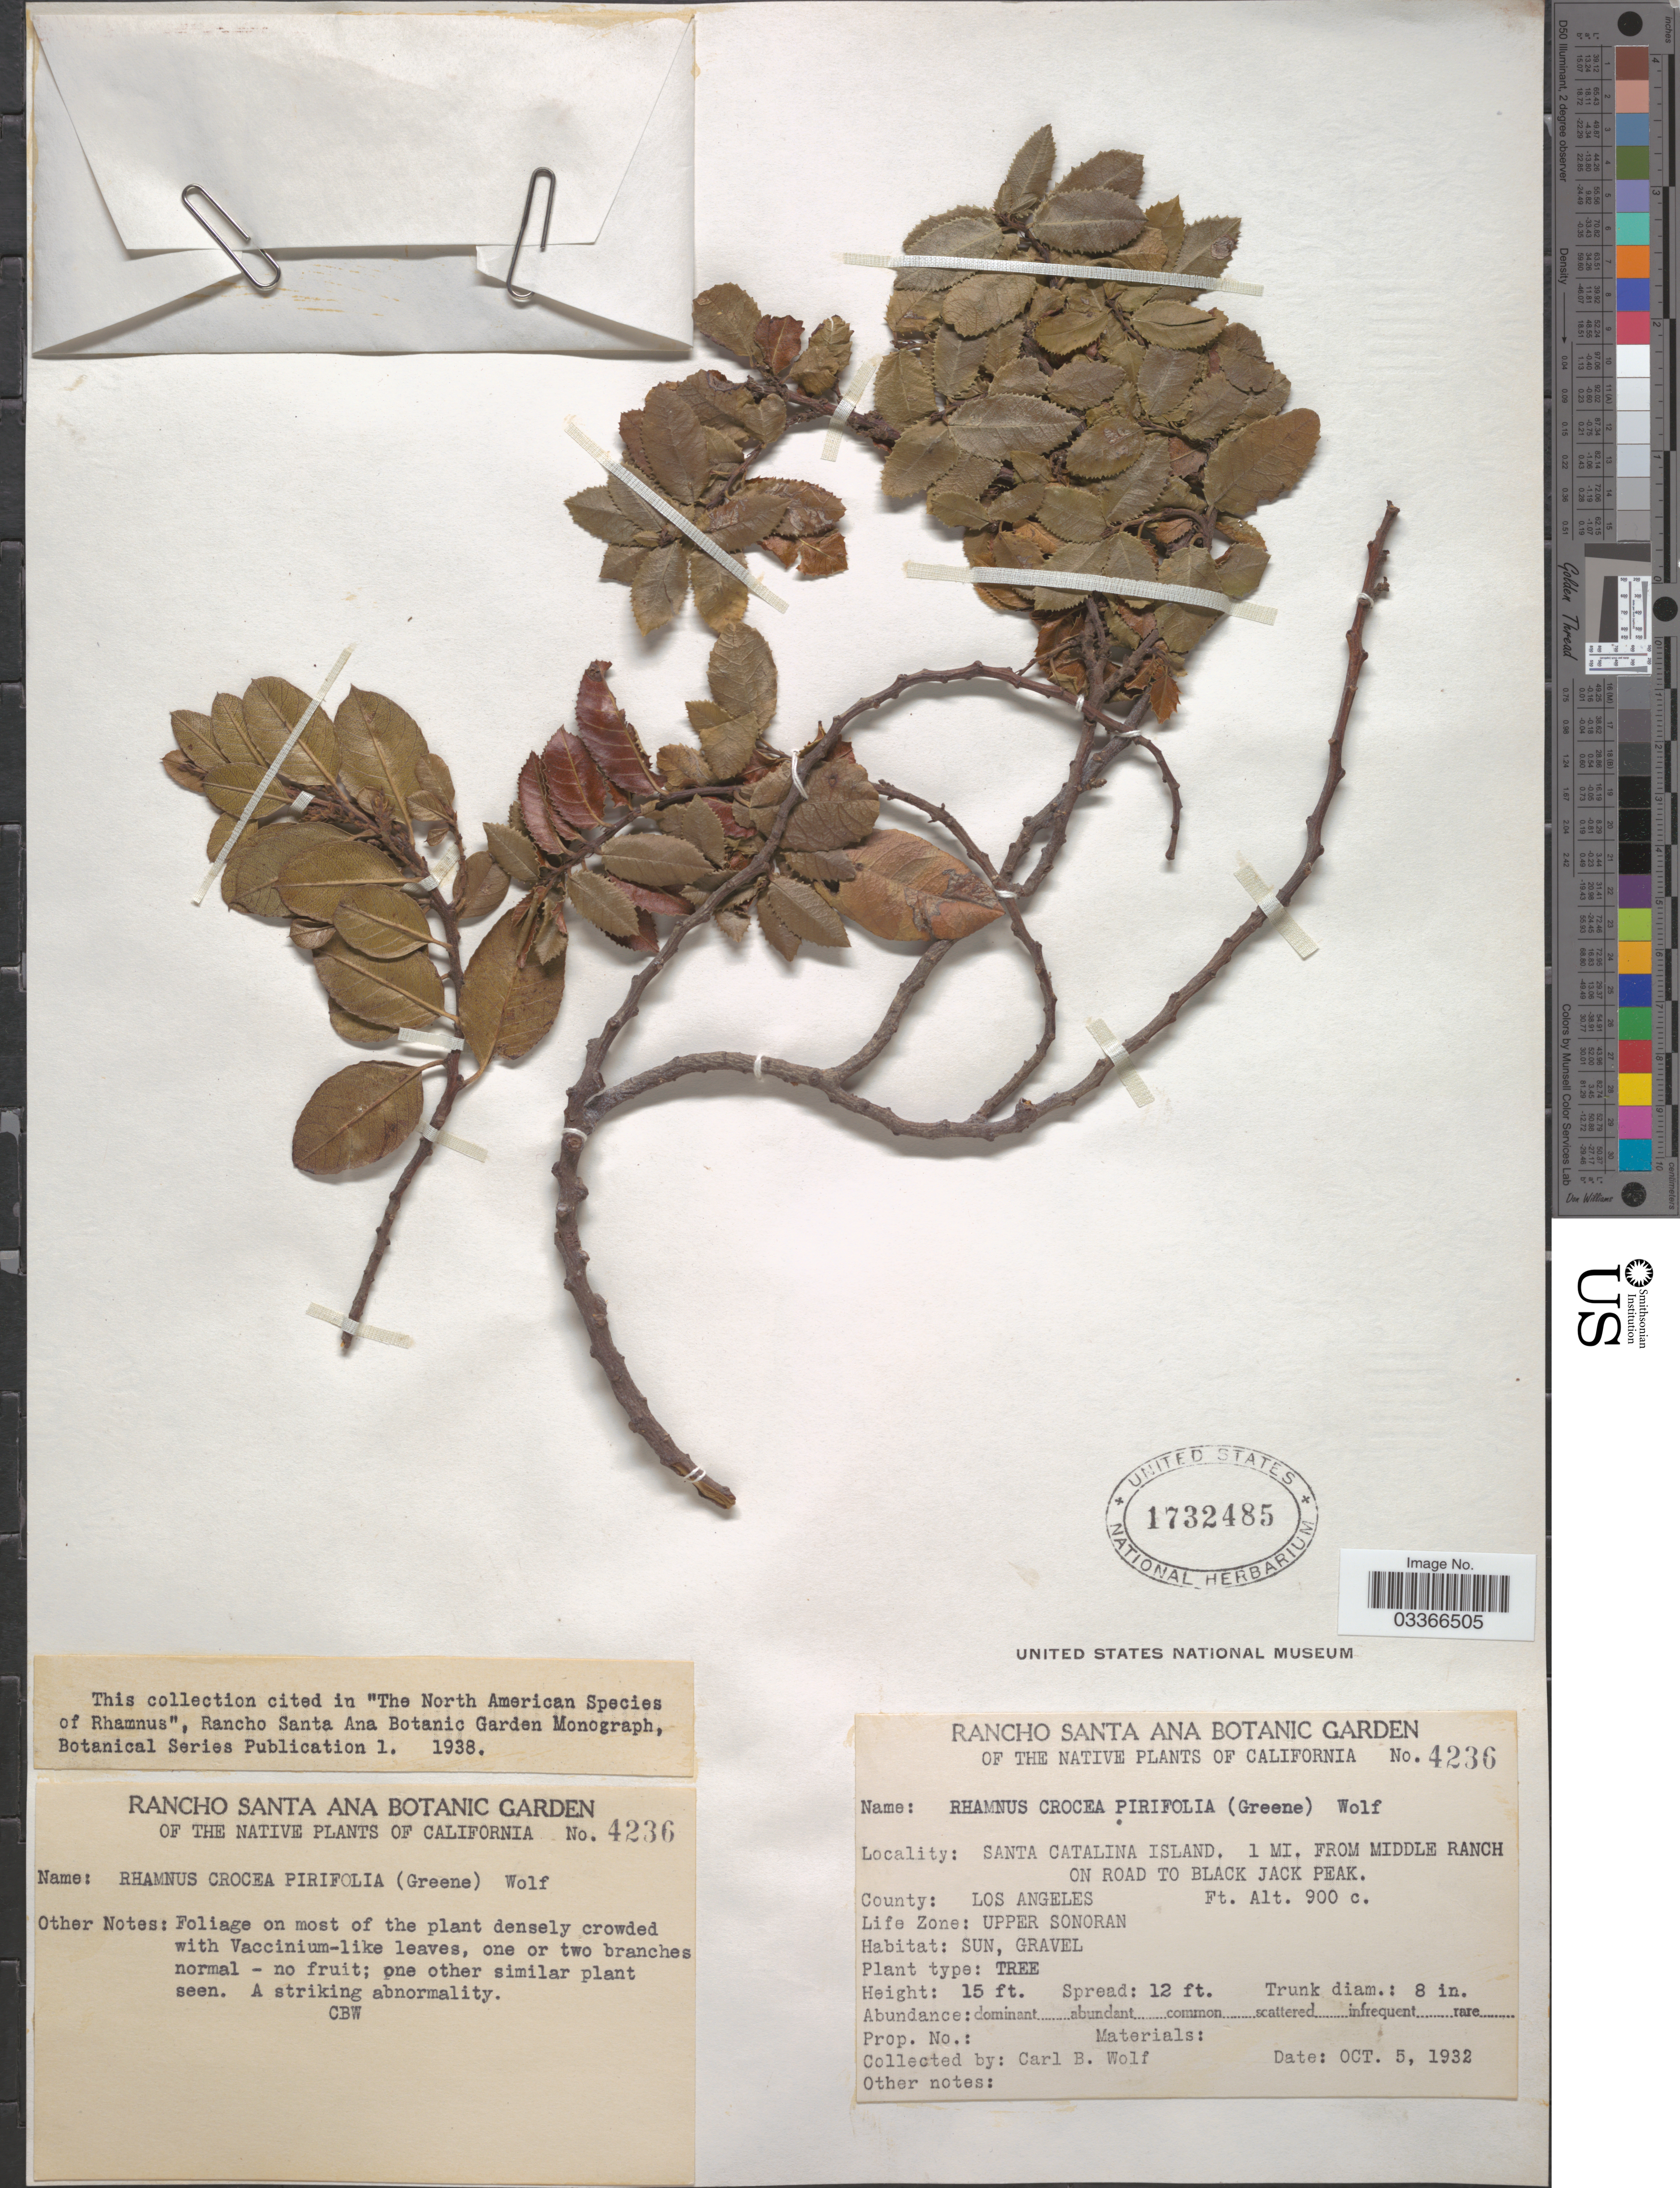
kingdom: Plantae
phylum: Tracheophyta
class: Magnoliopsida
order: Rosales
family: Rhamnaceae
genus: Rhamnus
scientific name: Rhamnus crocea var. pirifolia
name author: (Greene) Little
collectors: C. B. Wolf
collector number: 4236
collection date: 1932-10-05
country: United States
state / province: California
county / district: Los Angeles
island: Santa Catalina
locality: Santa Catalina Island. 1 mi. from Middle Ranch on road to Black Jack Peak. County: Los Angeles. Life Zone: Upper Sonoran.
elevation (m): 274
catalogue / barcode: US 1732485